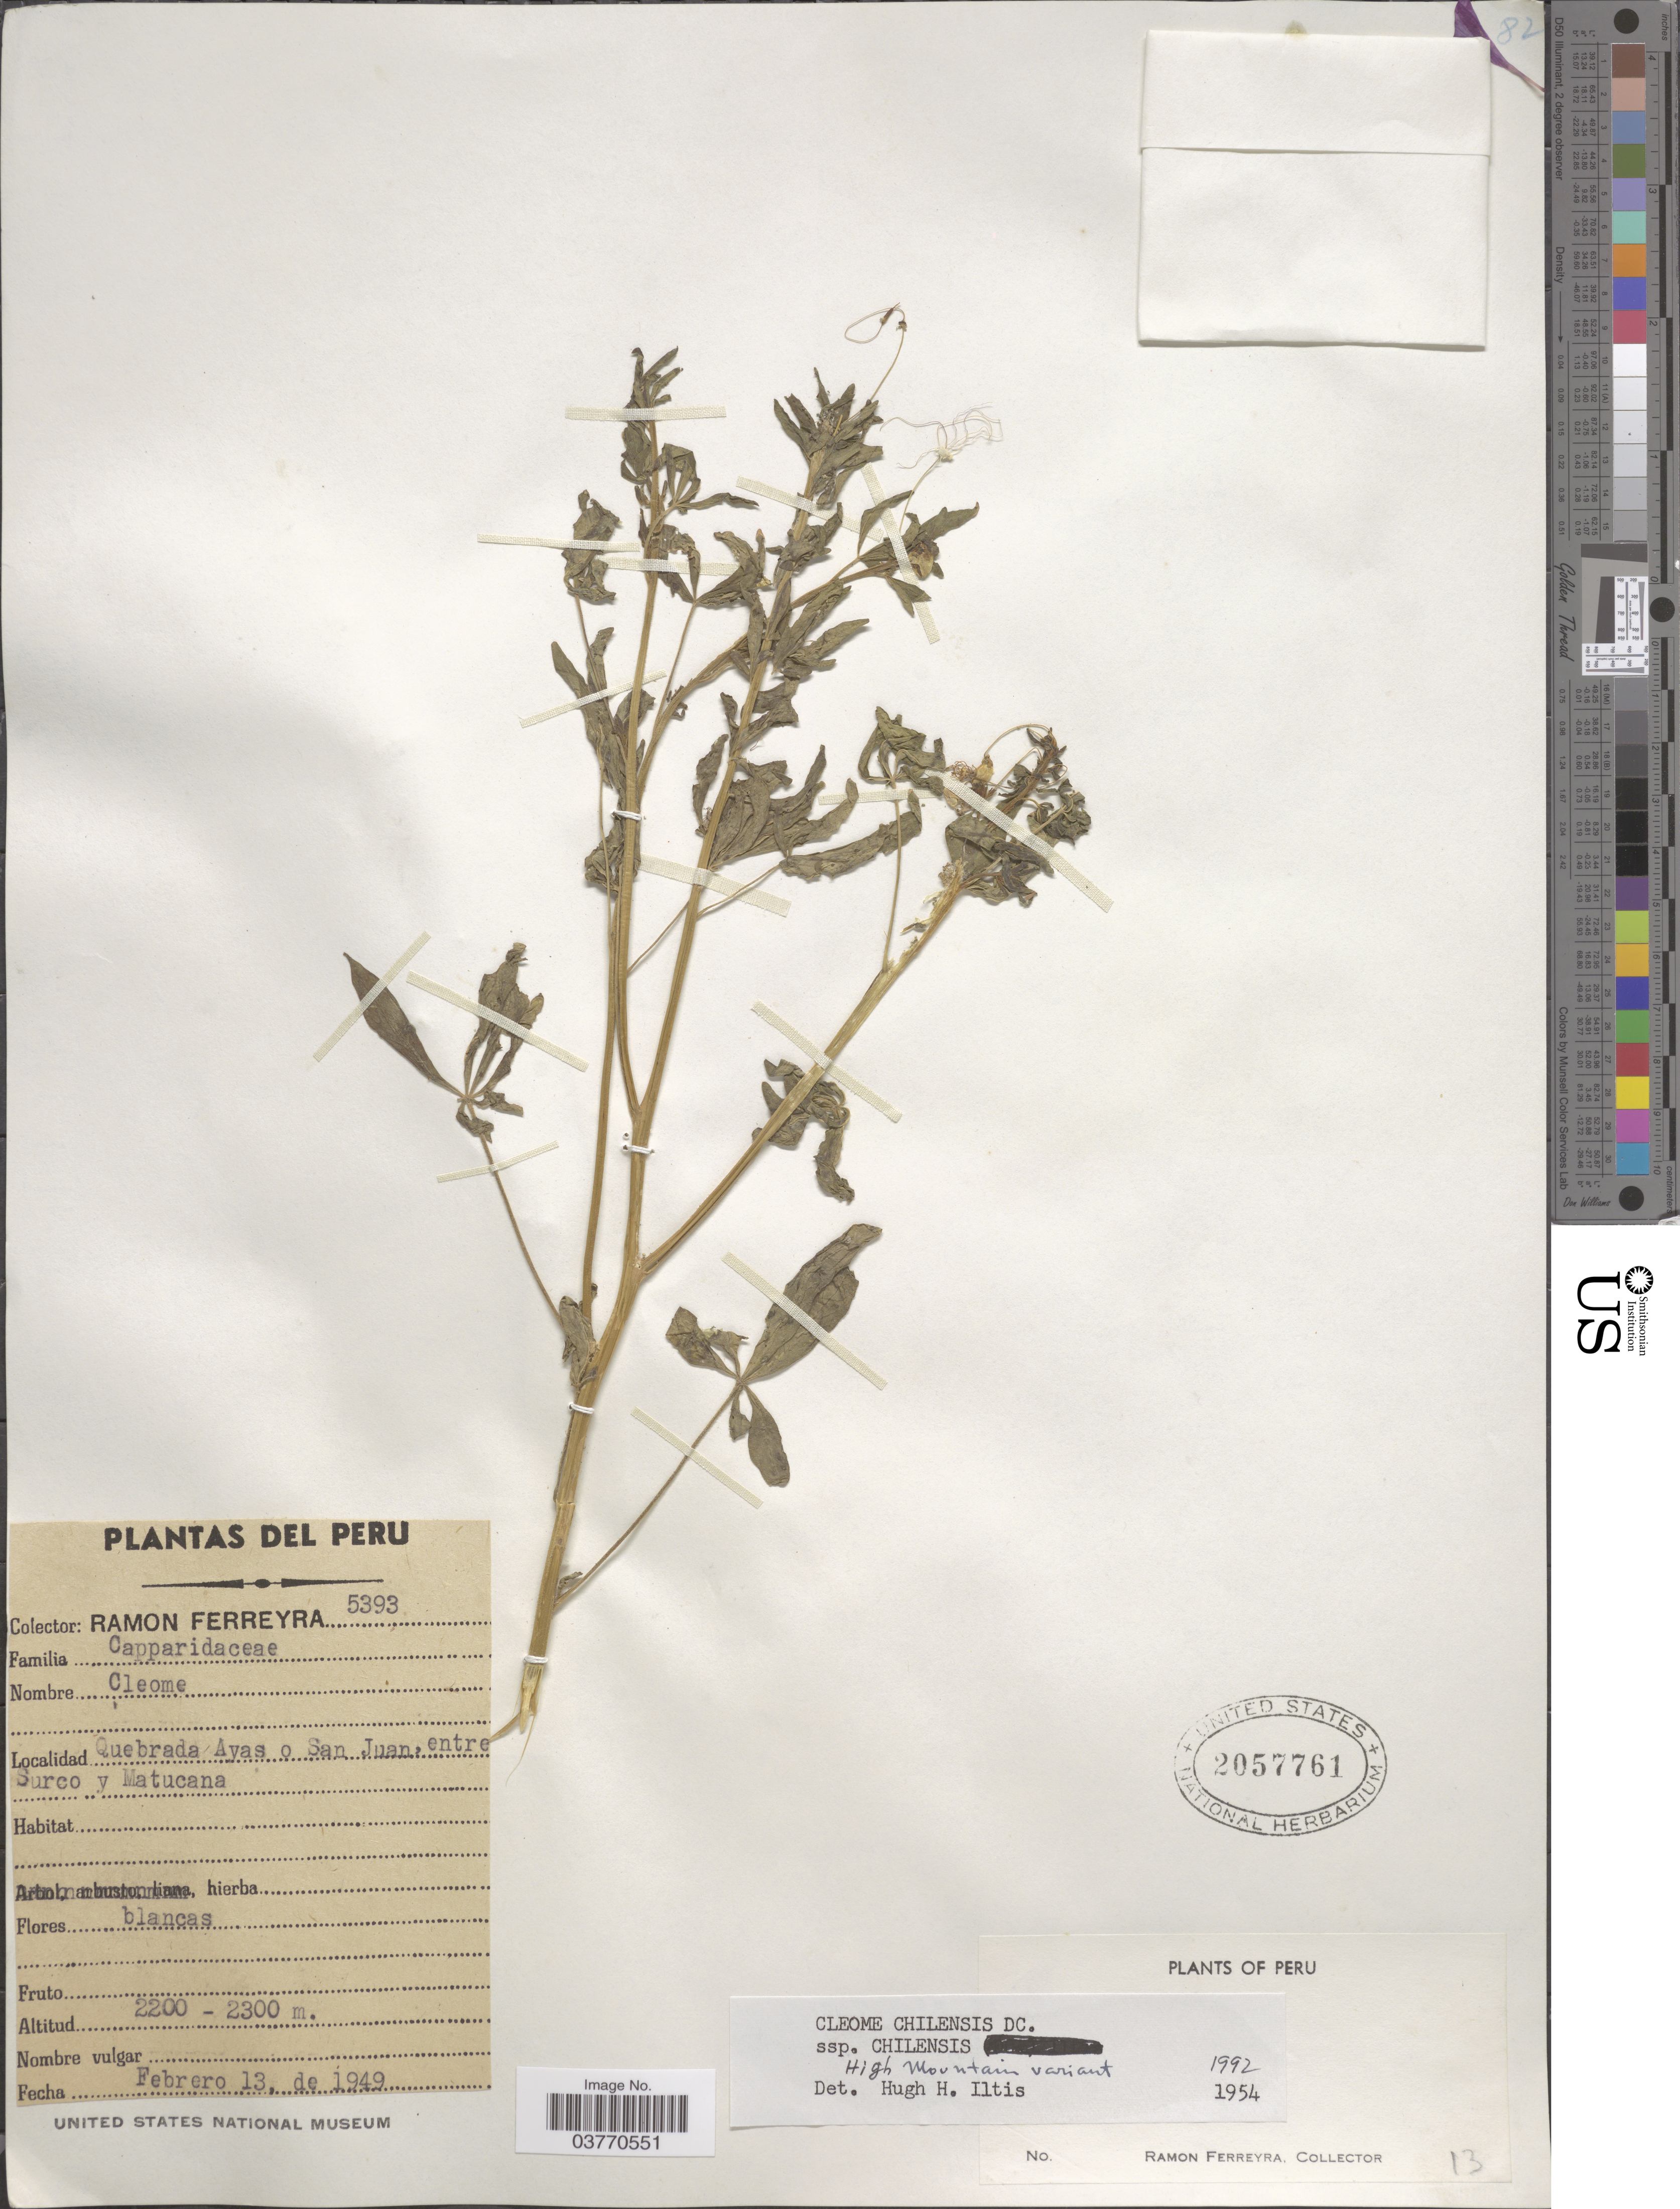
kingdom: Plantae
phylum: Tracheophyta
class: Magnoliopsida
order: Brassicales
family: Cleomaceae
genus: Andinocleome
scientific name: Andinocleome chilensis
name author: (DC.) Iltis ex E.M. McGinty & Roalson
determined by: Strong, M. T., (US), Smithsonian Institution - National Museum of Natural History (UNITED STATES)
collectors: R. A. Ferreyra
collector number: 5393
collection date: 1949-02-13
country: Peru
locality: Quebrada Ayas o San Juan, entre Surco y Matucana.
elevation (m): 2200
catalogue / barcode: US 2057761